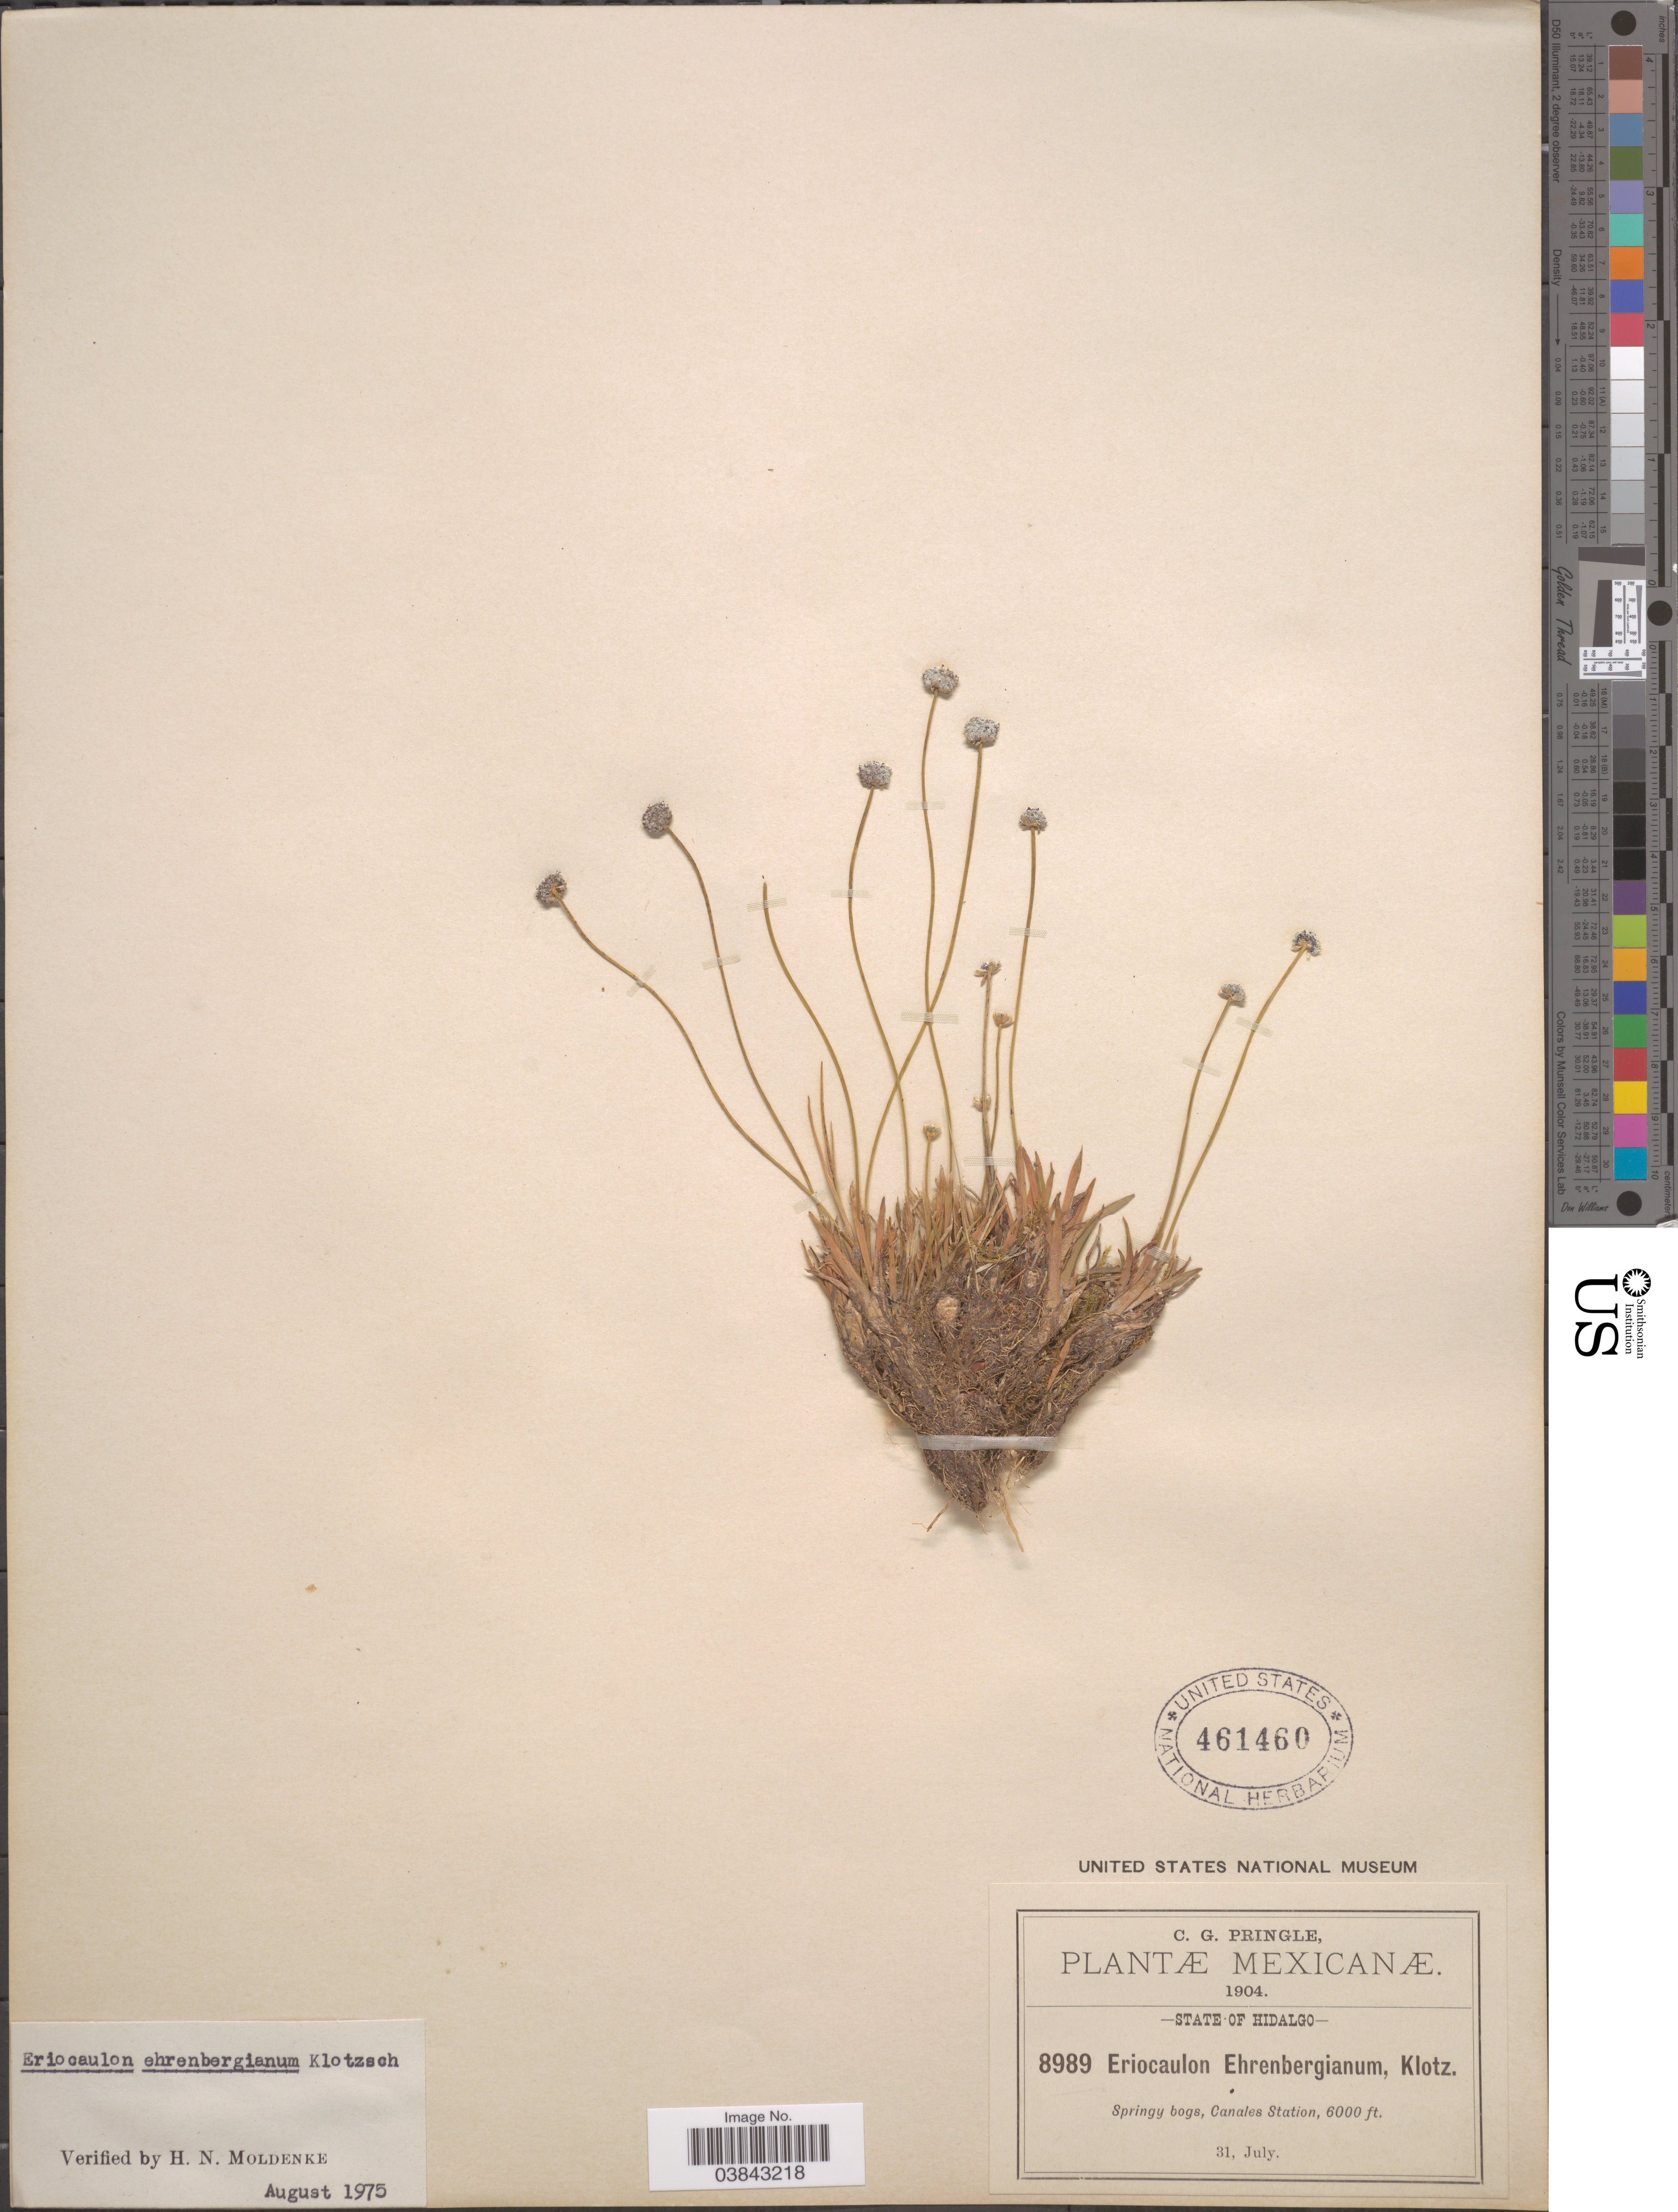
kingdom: Plantae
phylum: Tracheophyta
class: Liliopsida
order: Poales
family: Eriocaulaceae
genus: Eriocaulon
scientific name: Eriocaulon ehrenbergianum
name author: Klotzsch ex Körn. in Mart.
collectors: C. G. Pringle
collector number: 8989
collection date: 1904-07-31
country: Mexico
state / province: Hidalgo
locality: Canales Station.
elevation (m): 1829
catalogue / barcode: US 461460